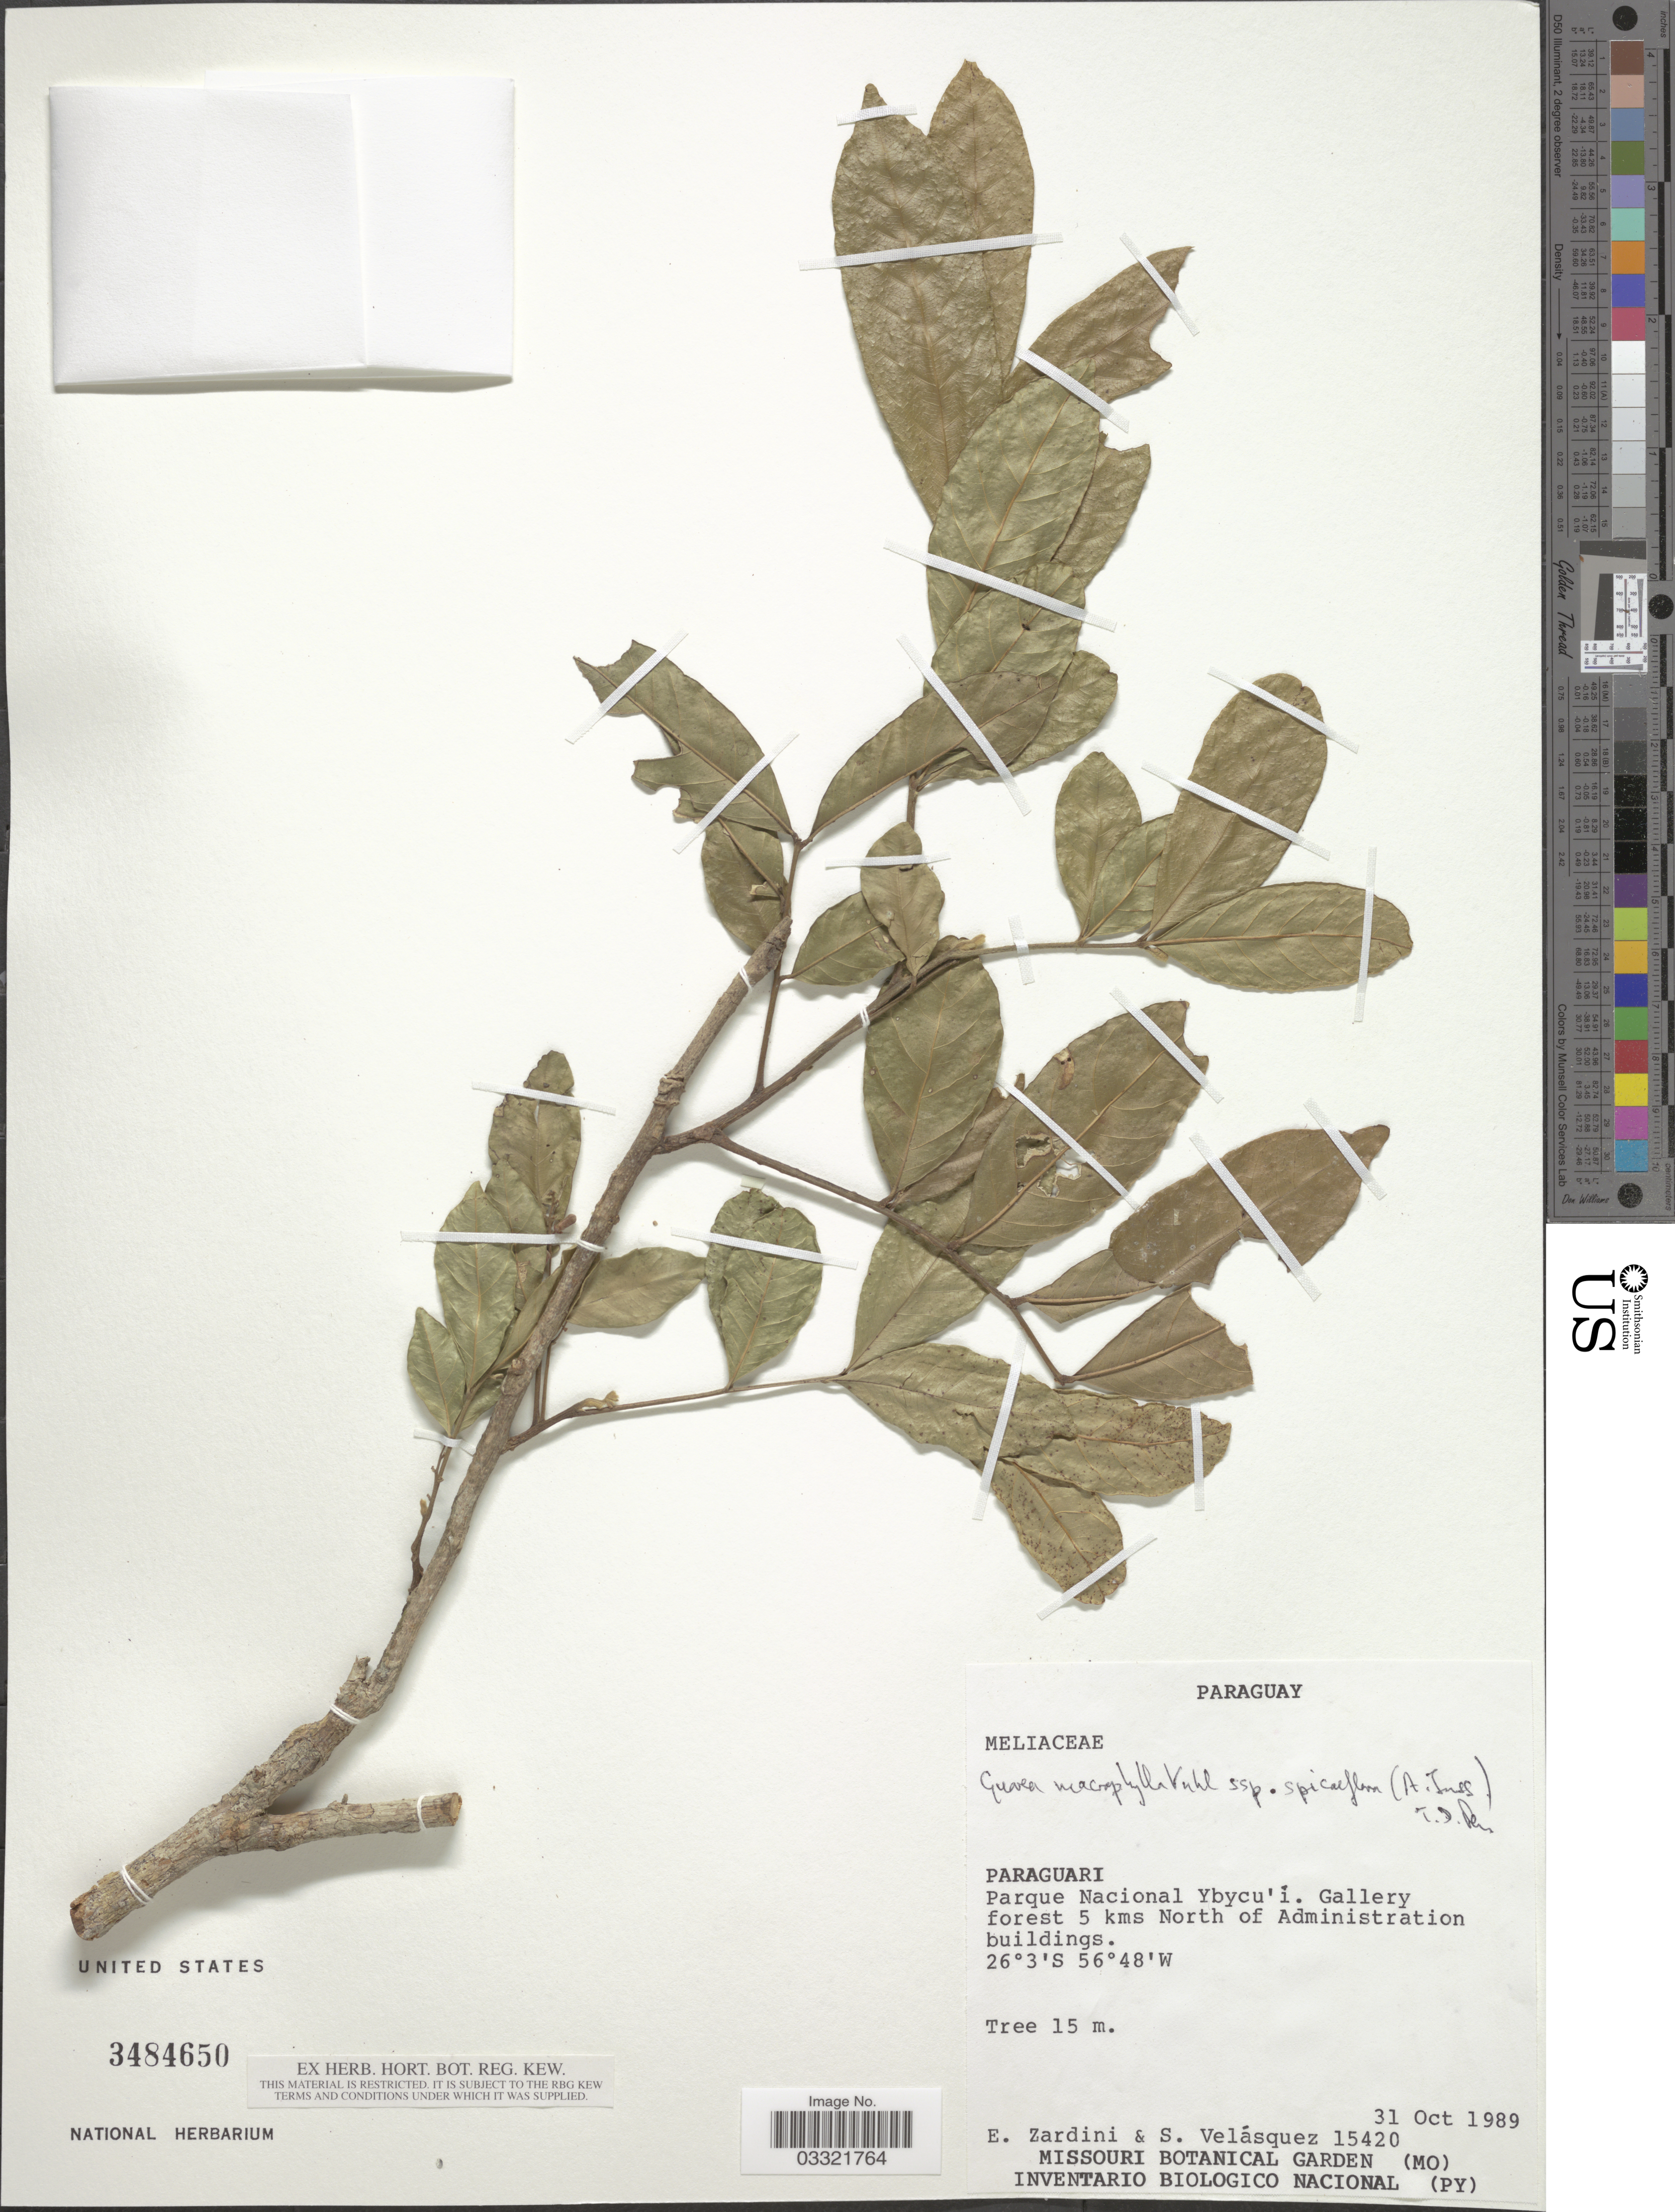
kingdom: Plantae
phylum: Tracheophyta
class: Magnoliopsida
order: Sapindales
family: Meliaceae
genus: Guarea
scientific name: Guarea macrophylla subsp. spiciflora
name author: (A. Juss.) T.D. Penn.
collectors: E. Zardini & S. Velasquez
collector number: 15420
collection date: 1989-10-31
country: Paraguay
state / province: Paraguari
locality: Parque Nacional Ybycu'í. Gallery forest 5 kms North of Administration buildings.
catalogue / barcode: US 3484650